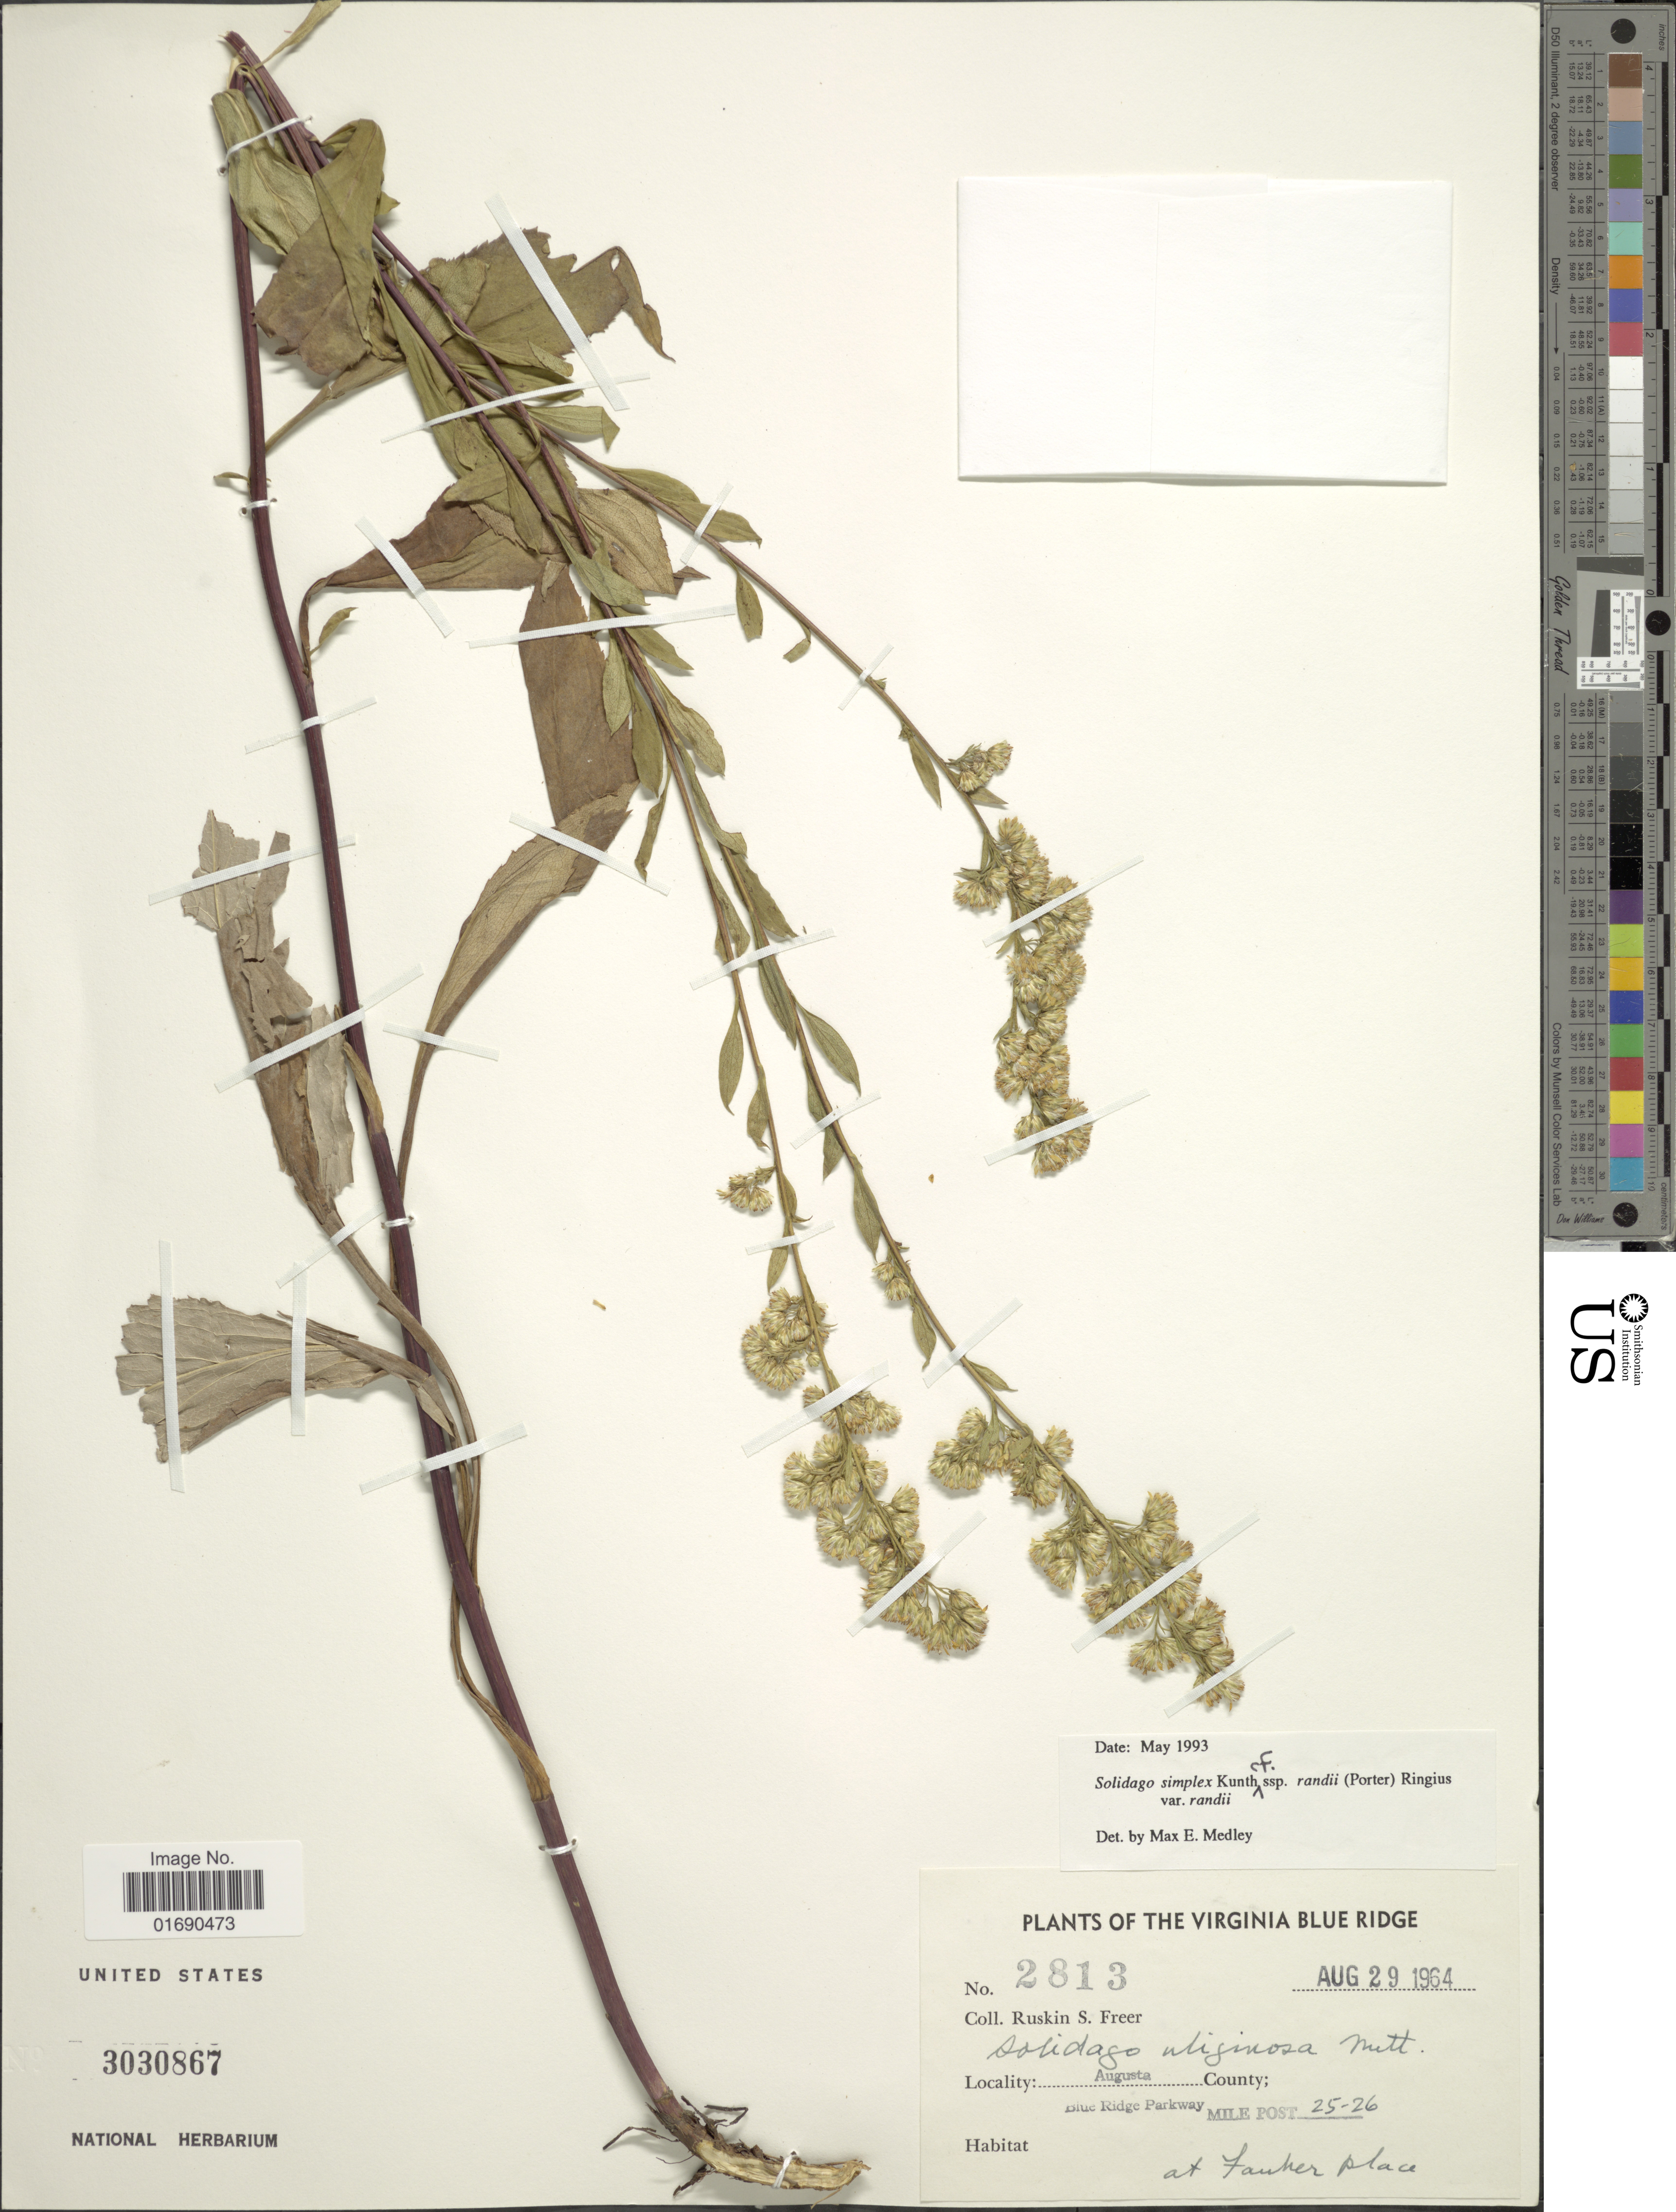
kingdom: Plantae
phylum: Tracheophyta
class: Magnoliopsida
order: Asterales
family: Asteraceae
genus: Solidago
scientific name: Solidago simplex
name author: Kunth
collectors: R. Freer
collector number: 2813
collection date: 1964-08-29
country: United States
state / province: Virginia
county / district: Augusta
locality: The Virginia Blue Ridge, Augusta County; Blue Ridge Parkway, Mile Post 25-26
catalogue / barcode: US 3030867